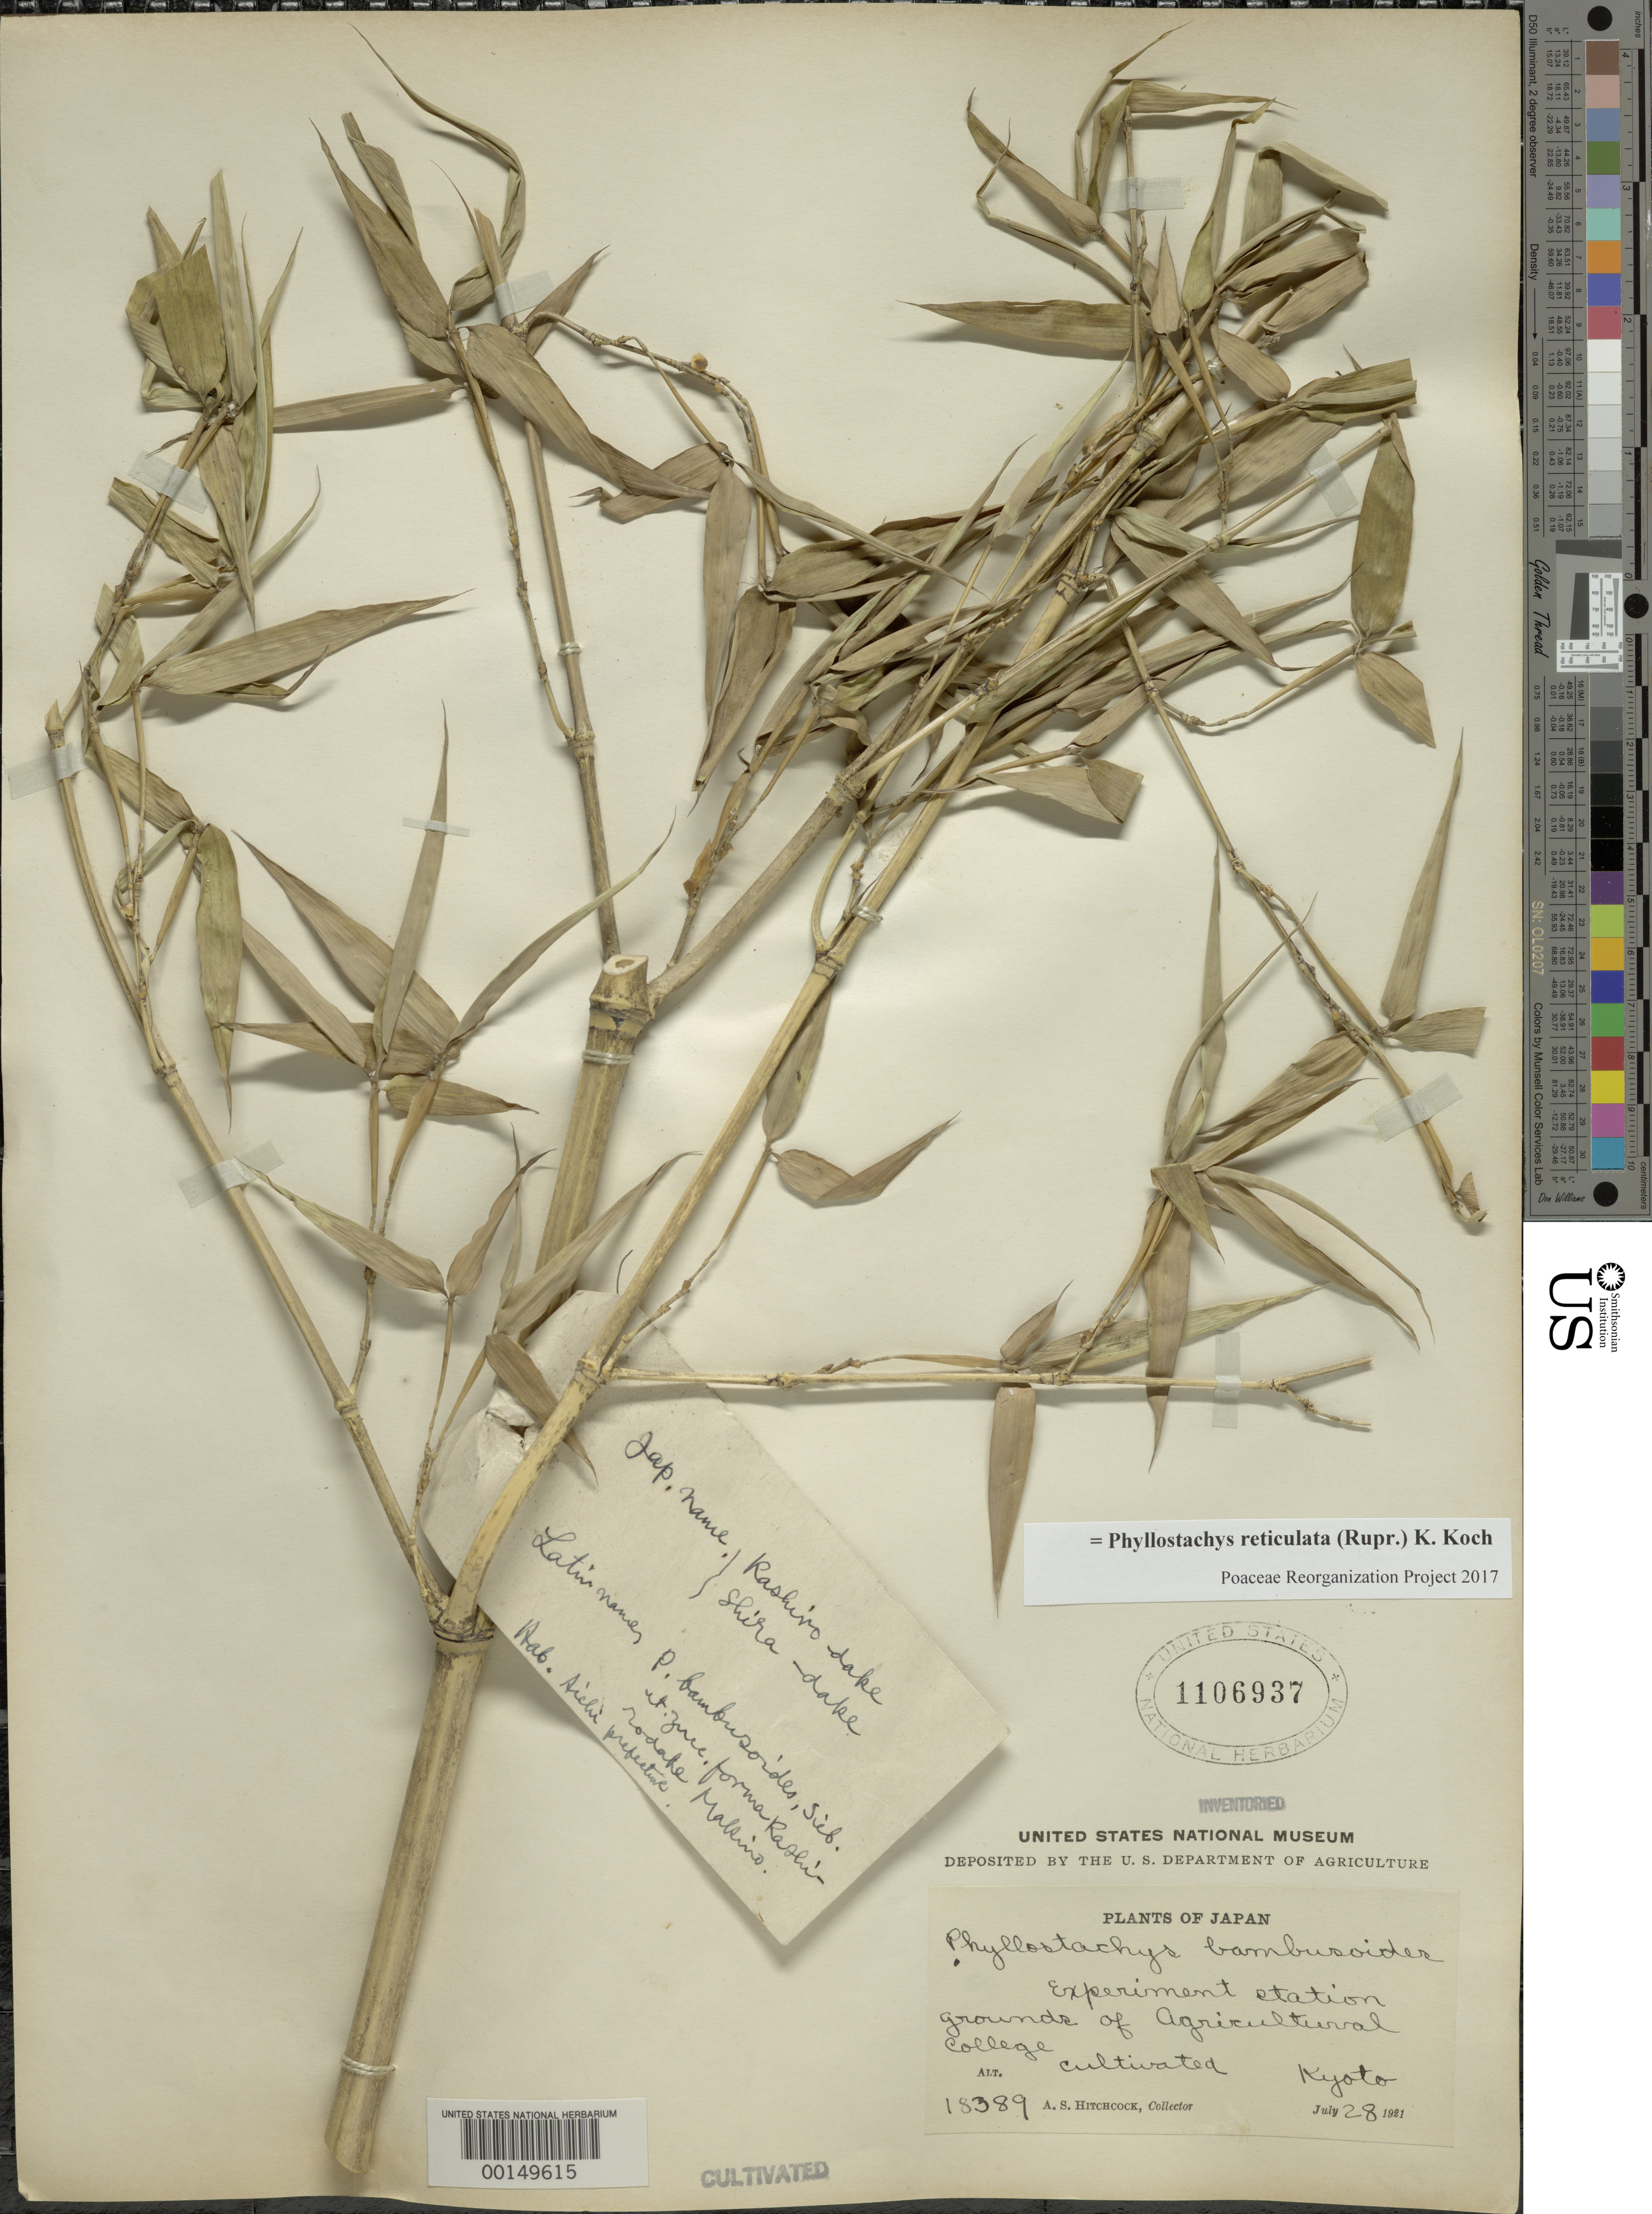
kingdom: Plantae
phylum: Tracheophyta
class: Liliopsida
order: Poales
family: Poaceae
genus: Phyllostachys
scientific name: Phyllostachys reticulata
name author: (Rupr.) K. Koch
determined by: Poaceae Reorganization Project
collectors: A. S. Hitchcock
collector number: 18389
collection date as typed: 28 Jul 1921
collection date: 1921-07-28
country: Japan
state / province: Kyoto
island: Honshu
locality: Agricultural college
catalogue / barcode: US 1106937